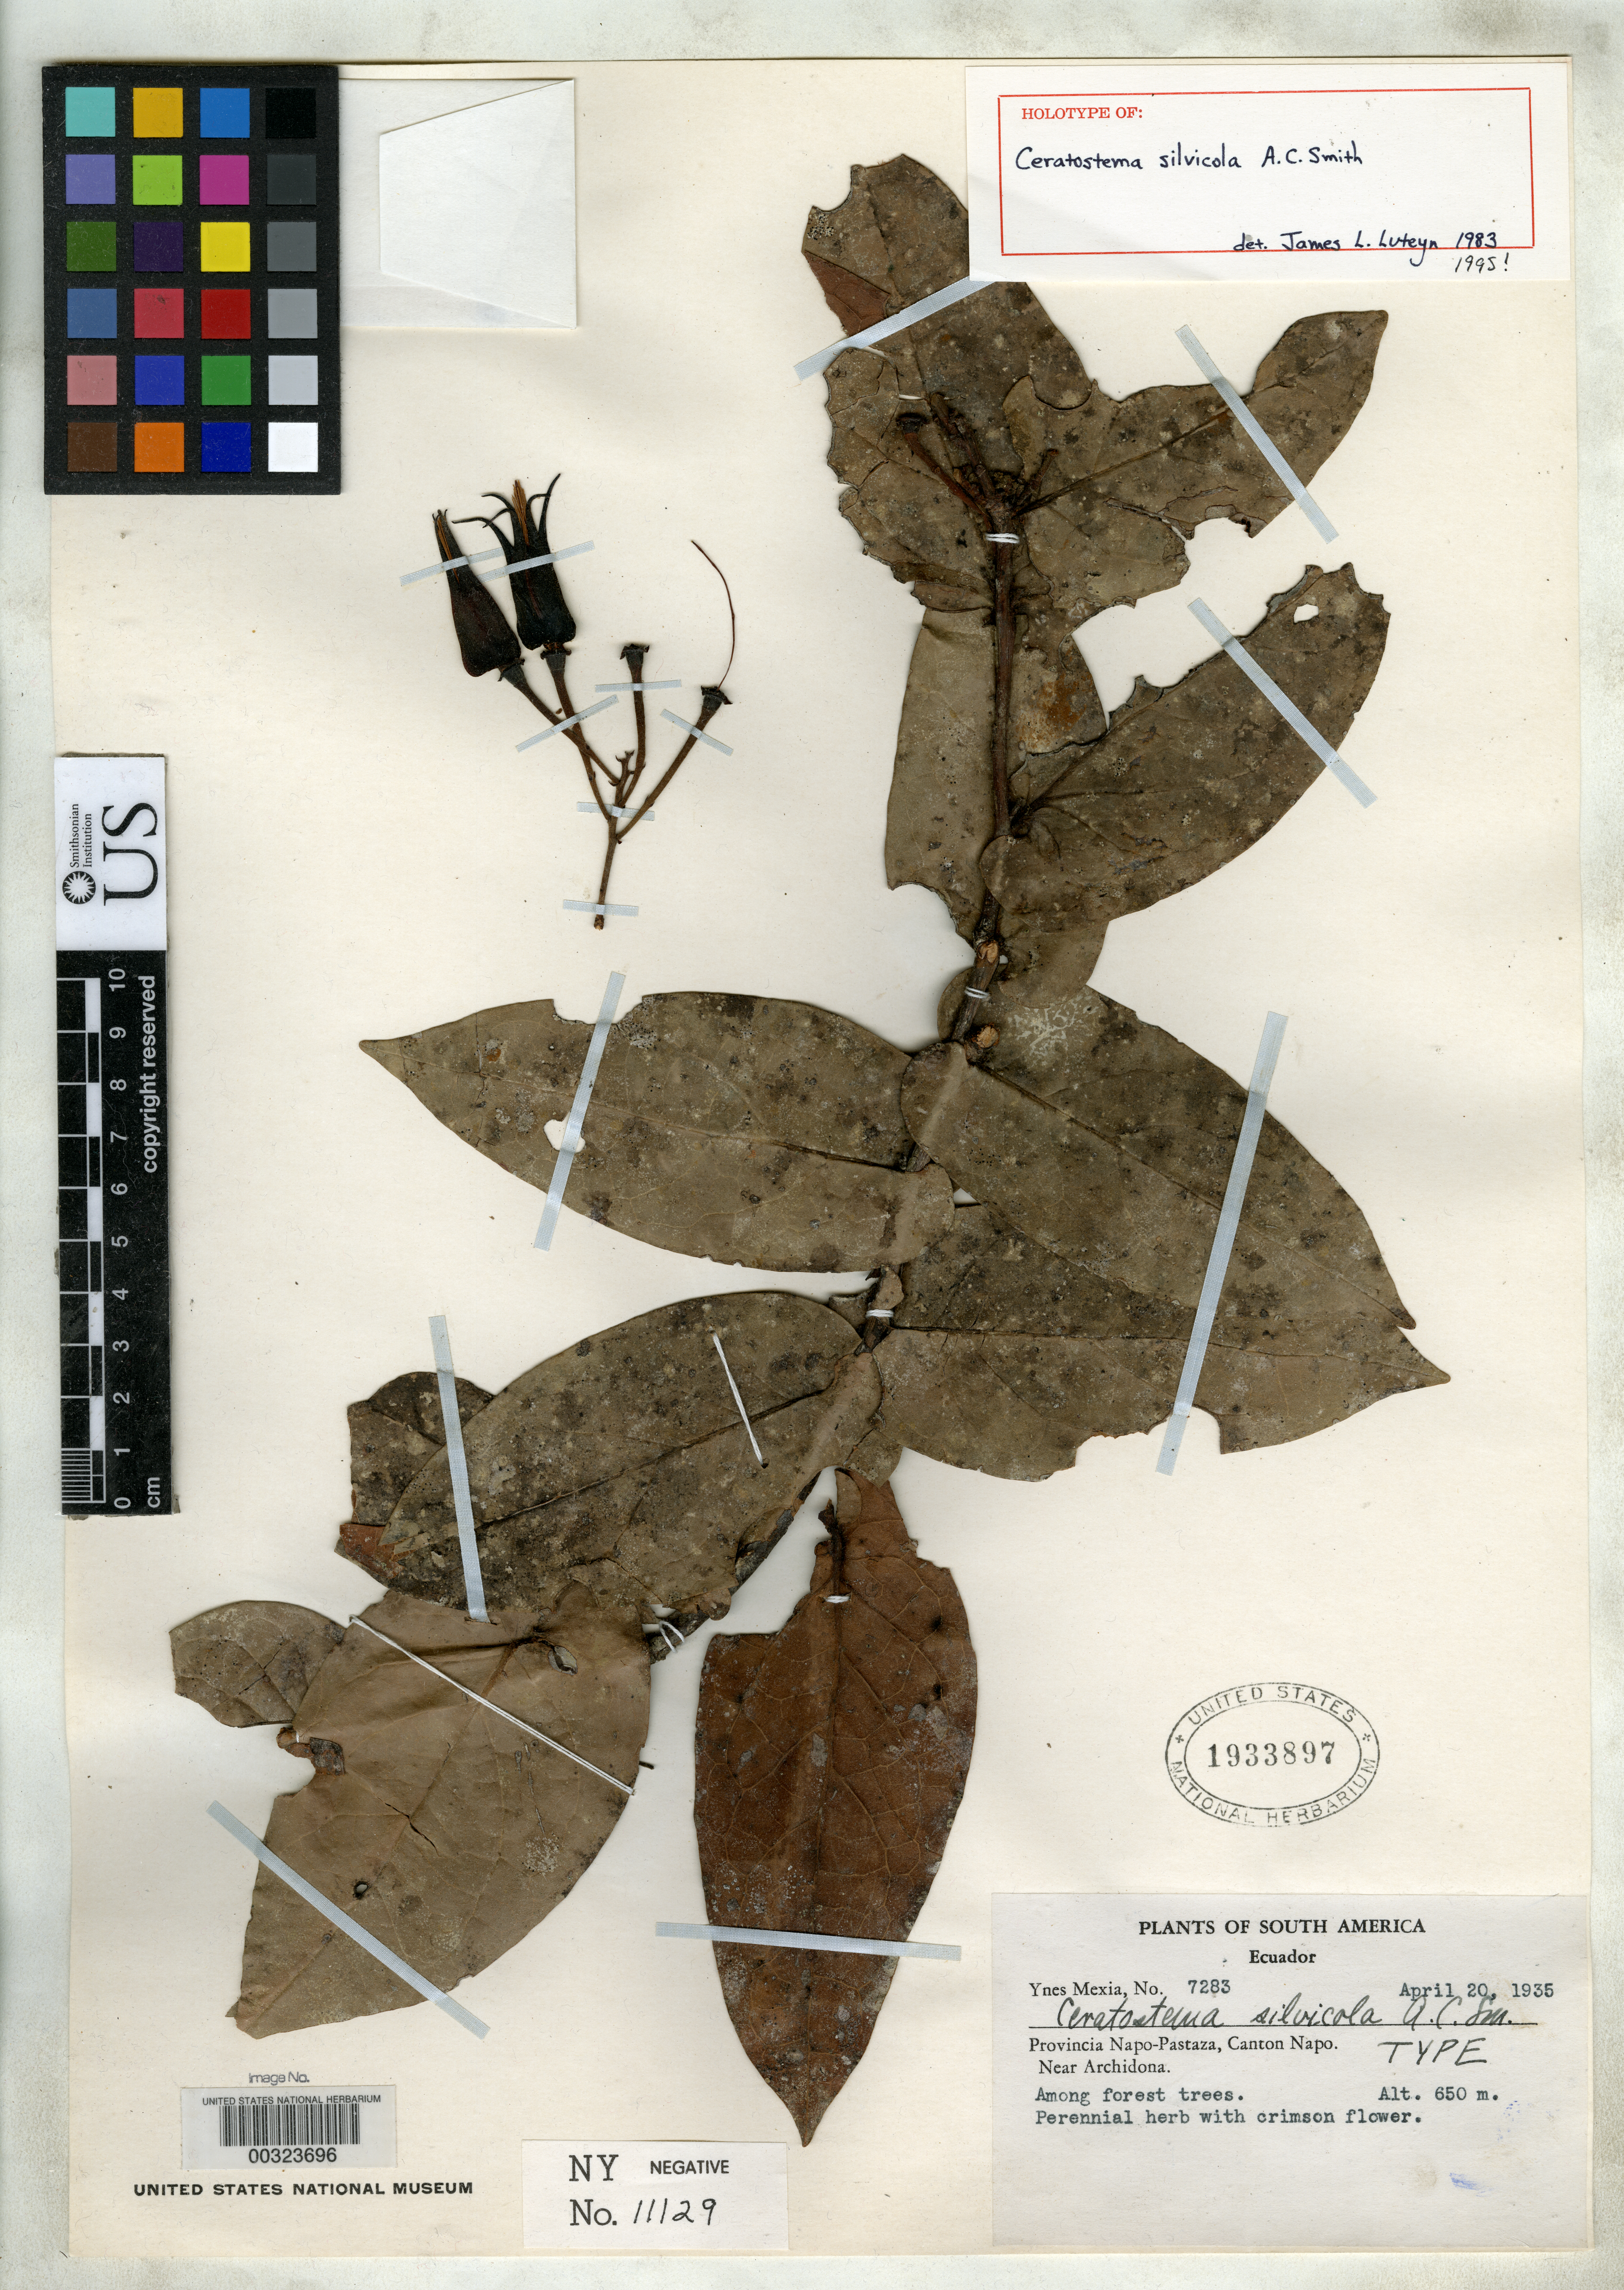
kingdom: Plantae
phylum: Tracheophyta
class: Magnoliopsida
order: Ericales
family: Ericaceae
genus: Ceratostema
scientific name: Ceratostema silvicola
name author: A.C. Sm.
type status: Holotype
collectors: Y. Mexia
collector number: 7283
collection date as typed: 20 Apr 1935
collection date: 1935-04-20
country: Ecuador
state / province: Napo / Pastaza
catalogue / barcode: US 1933897